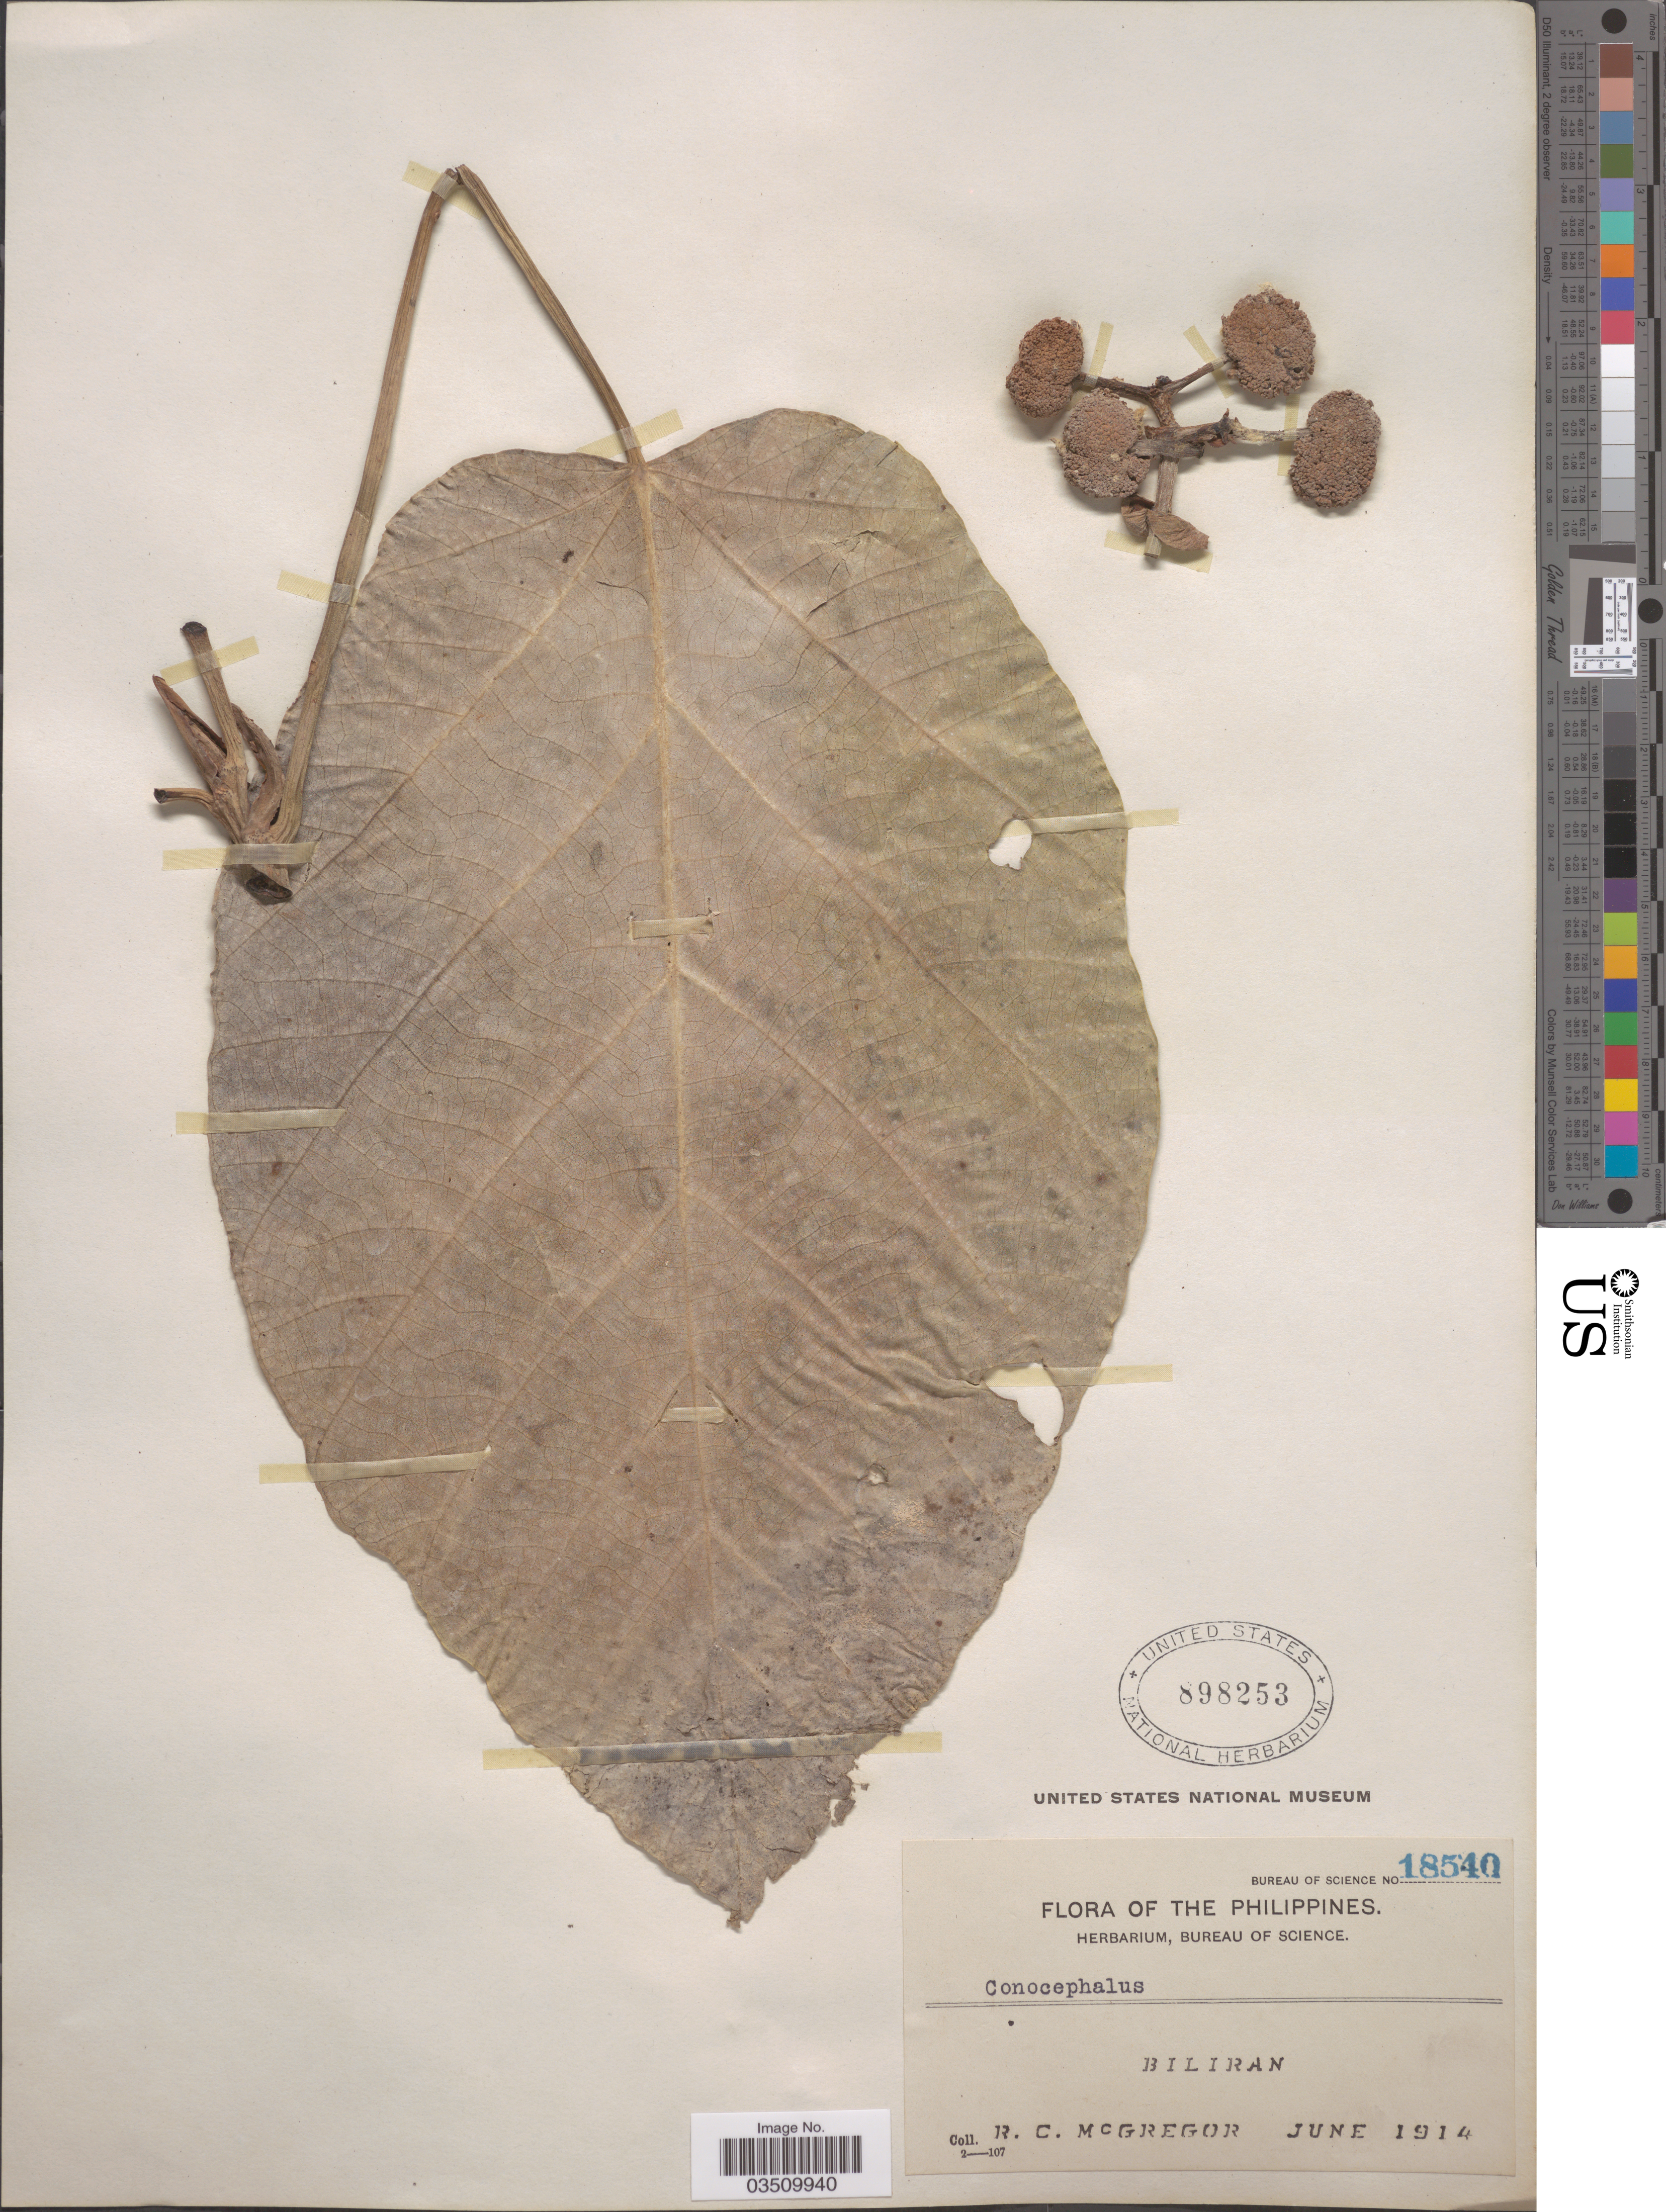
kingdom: Plantae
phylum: Tracheophyta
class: Magnoliopsida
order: Rosales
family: Urticaceae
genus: Poikilospermum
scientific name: Poikilospermum sp.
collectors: R. C. McGregor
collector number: Bureau of Science 18540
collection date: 1914-06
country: Philippines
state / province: Eastern Visayas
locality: Biliran.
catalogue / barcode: US 898253